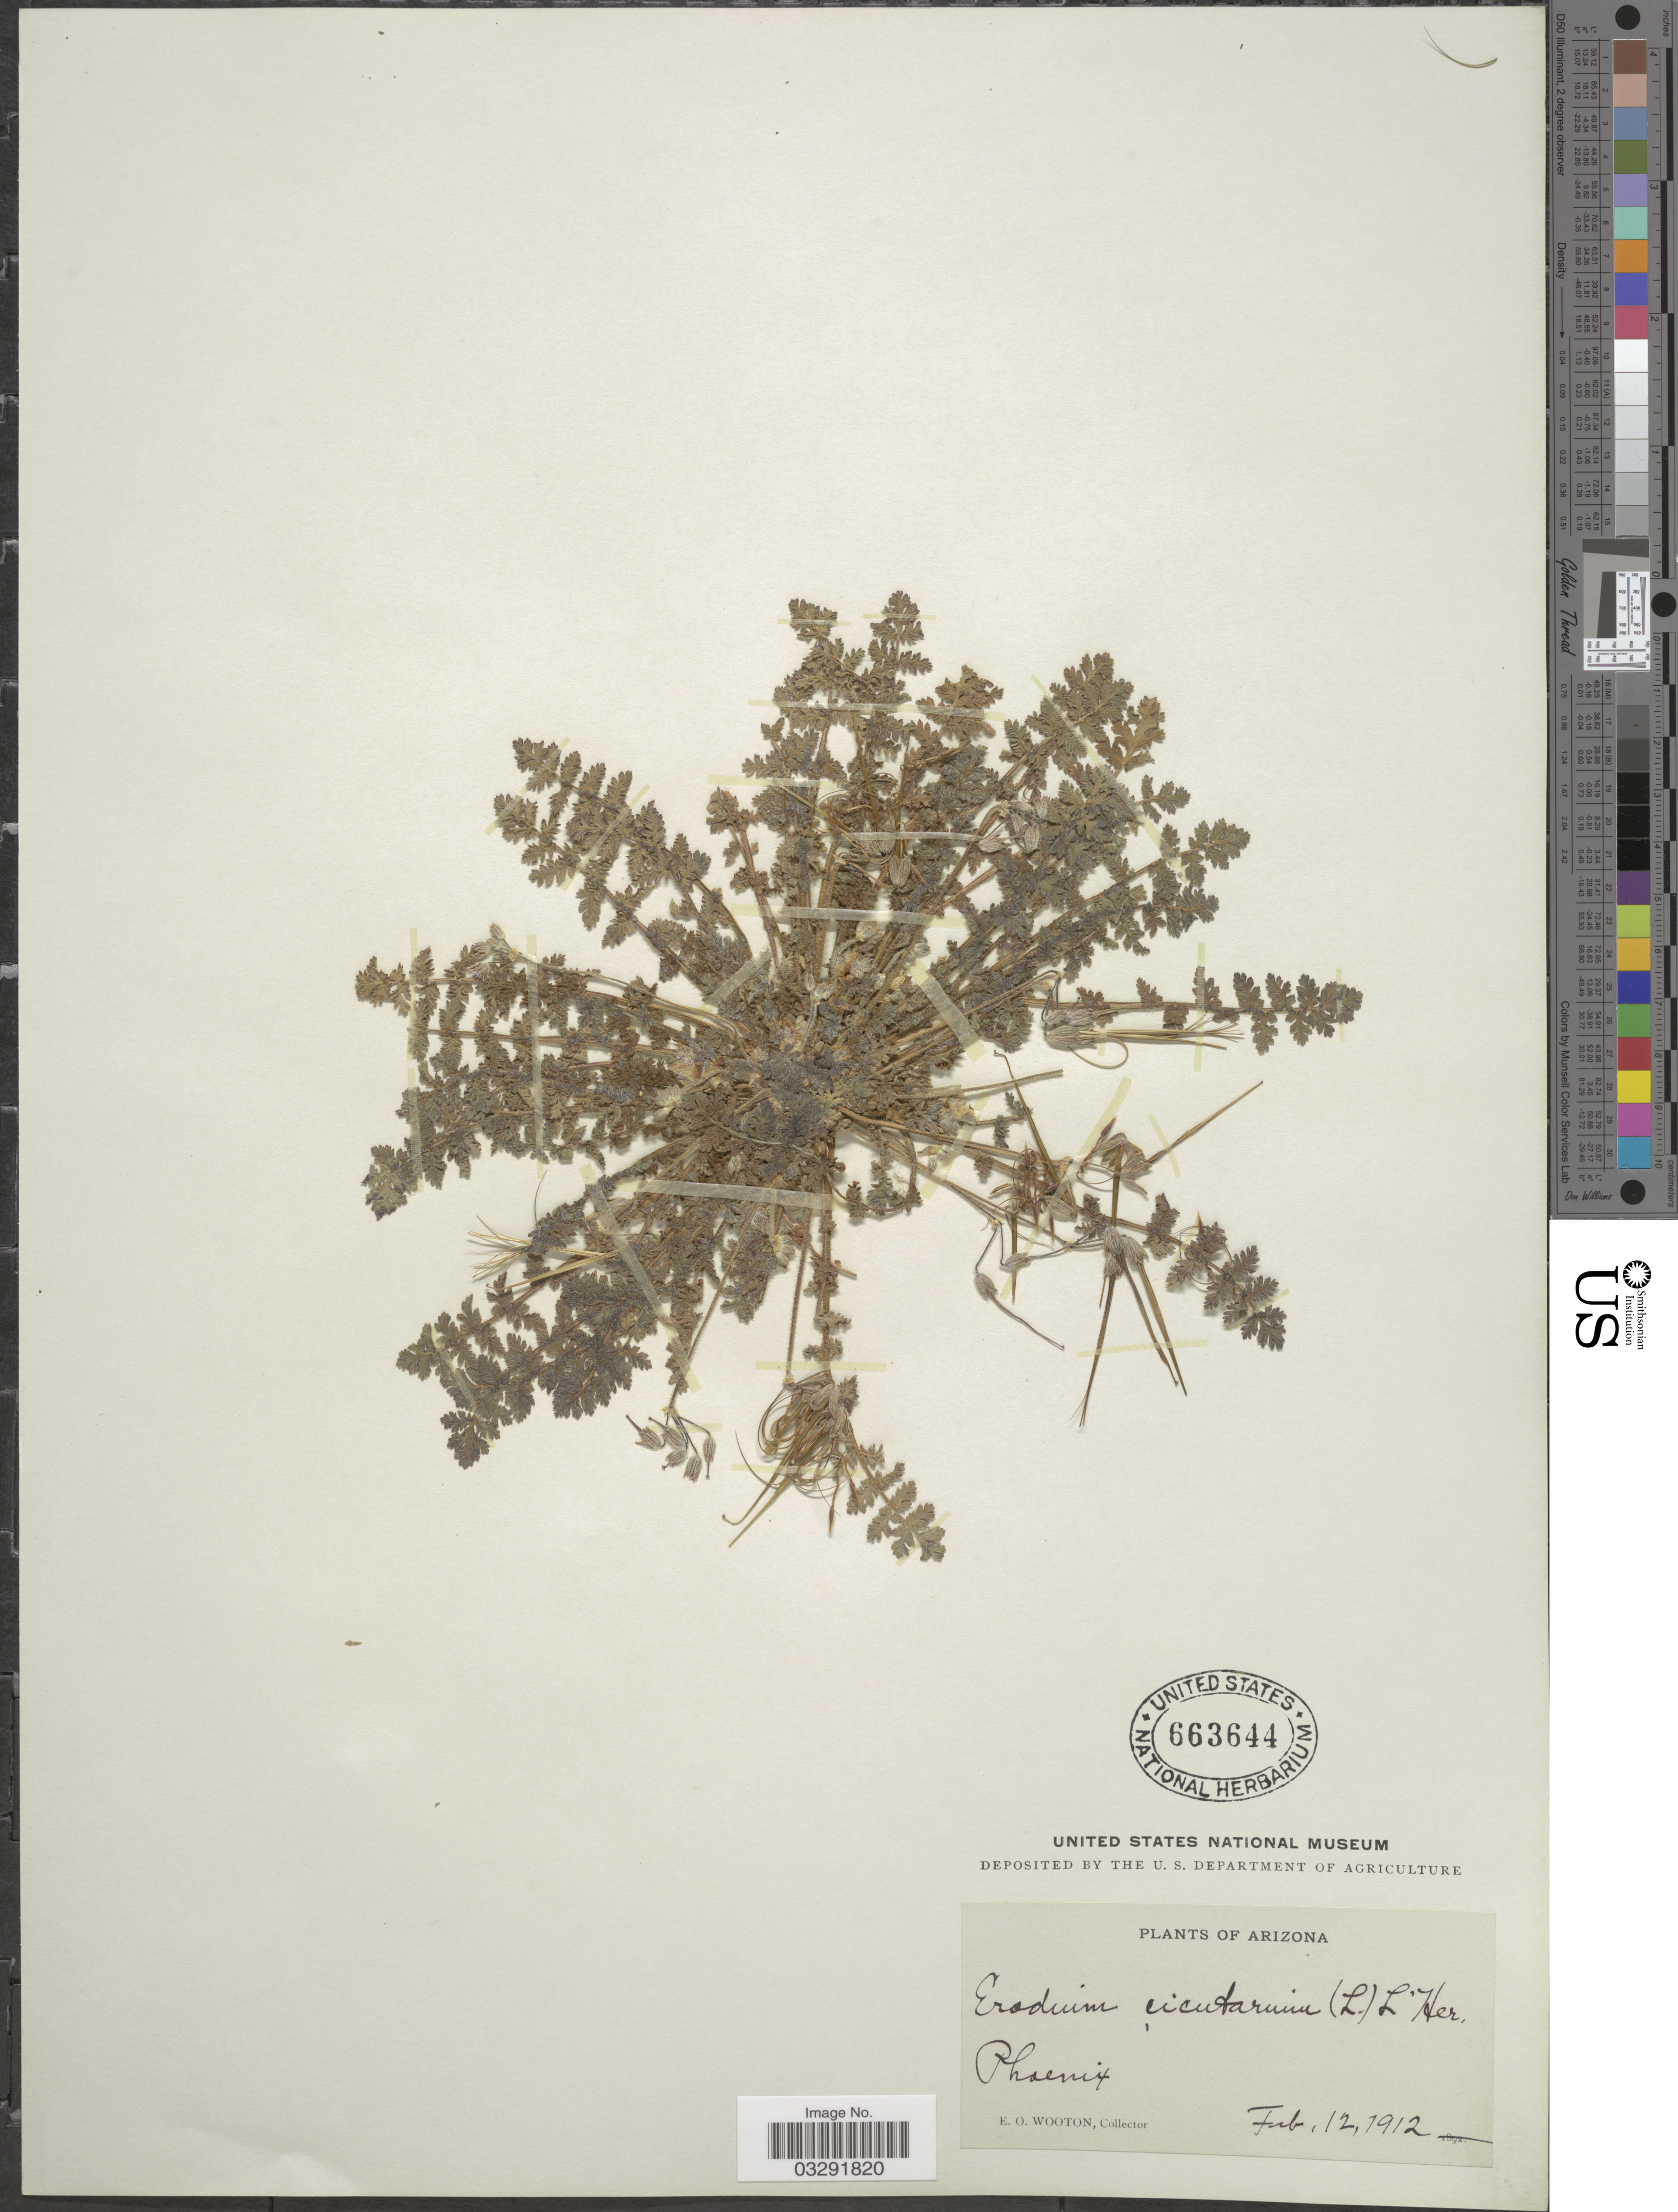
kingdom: Plantae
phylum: Tracheophyta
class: Magnoliopsida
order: Geraniales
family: Geraniaceae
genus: Erodium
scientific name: Erodium cicutarium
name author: (L.) L'Hér.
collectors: E. O. Wooton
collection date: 1912-02-12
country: United States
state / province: Arizona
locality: Phoenix.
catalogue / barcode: US 663644